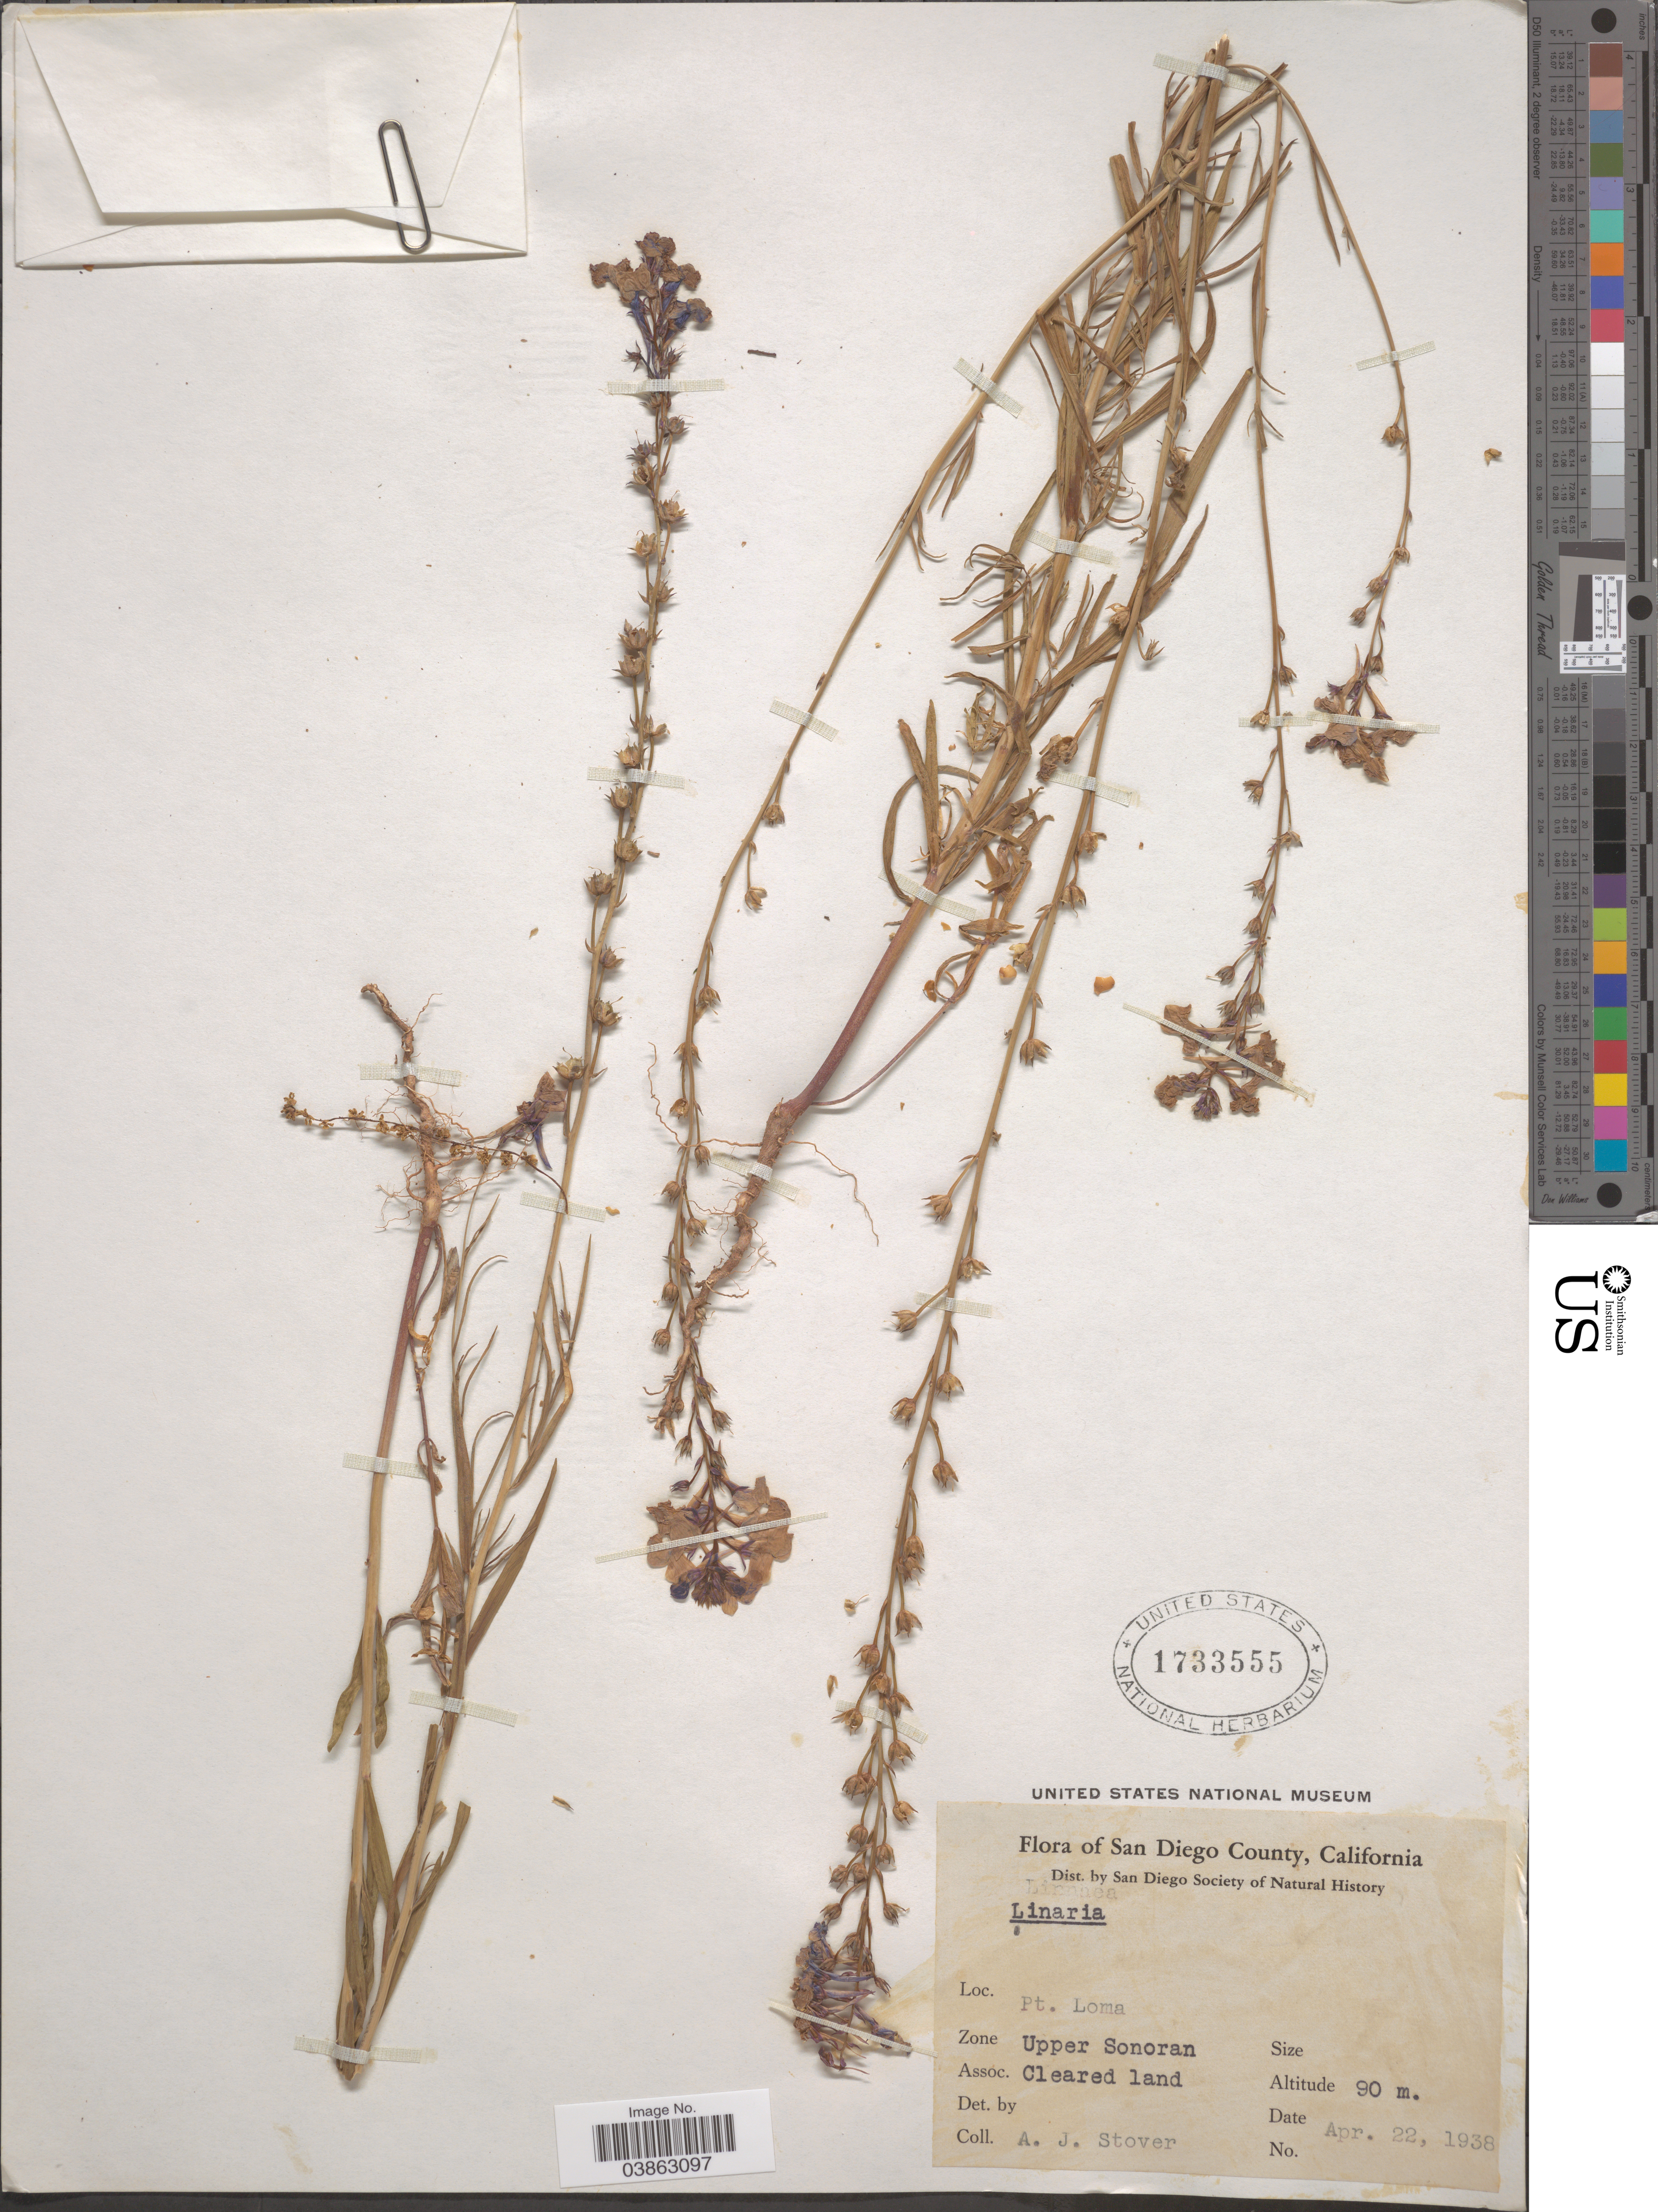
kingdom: Plantae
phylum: Tracheophyta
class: Magnoliopsida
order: Lamiales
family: Plantaginaceae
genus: Linaria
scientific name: Linaria sp.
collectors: A. Stover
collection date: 1938-04-22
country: United States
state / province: California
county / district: San Diego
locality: San Diego County. Pt. Loma. Zone Upper Sonoran.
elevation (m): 90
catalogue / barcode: US 1733555